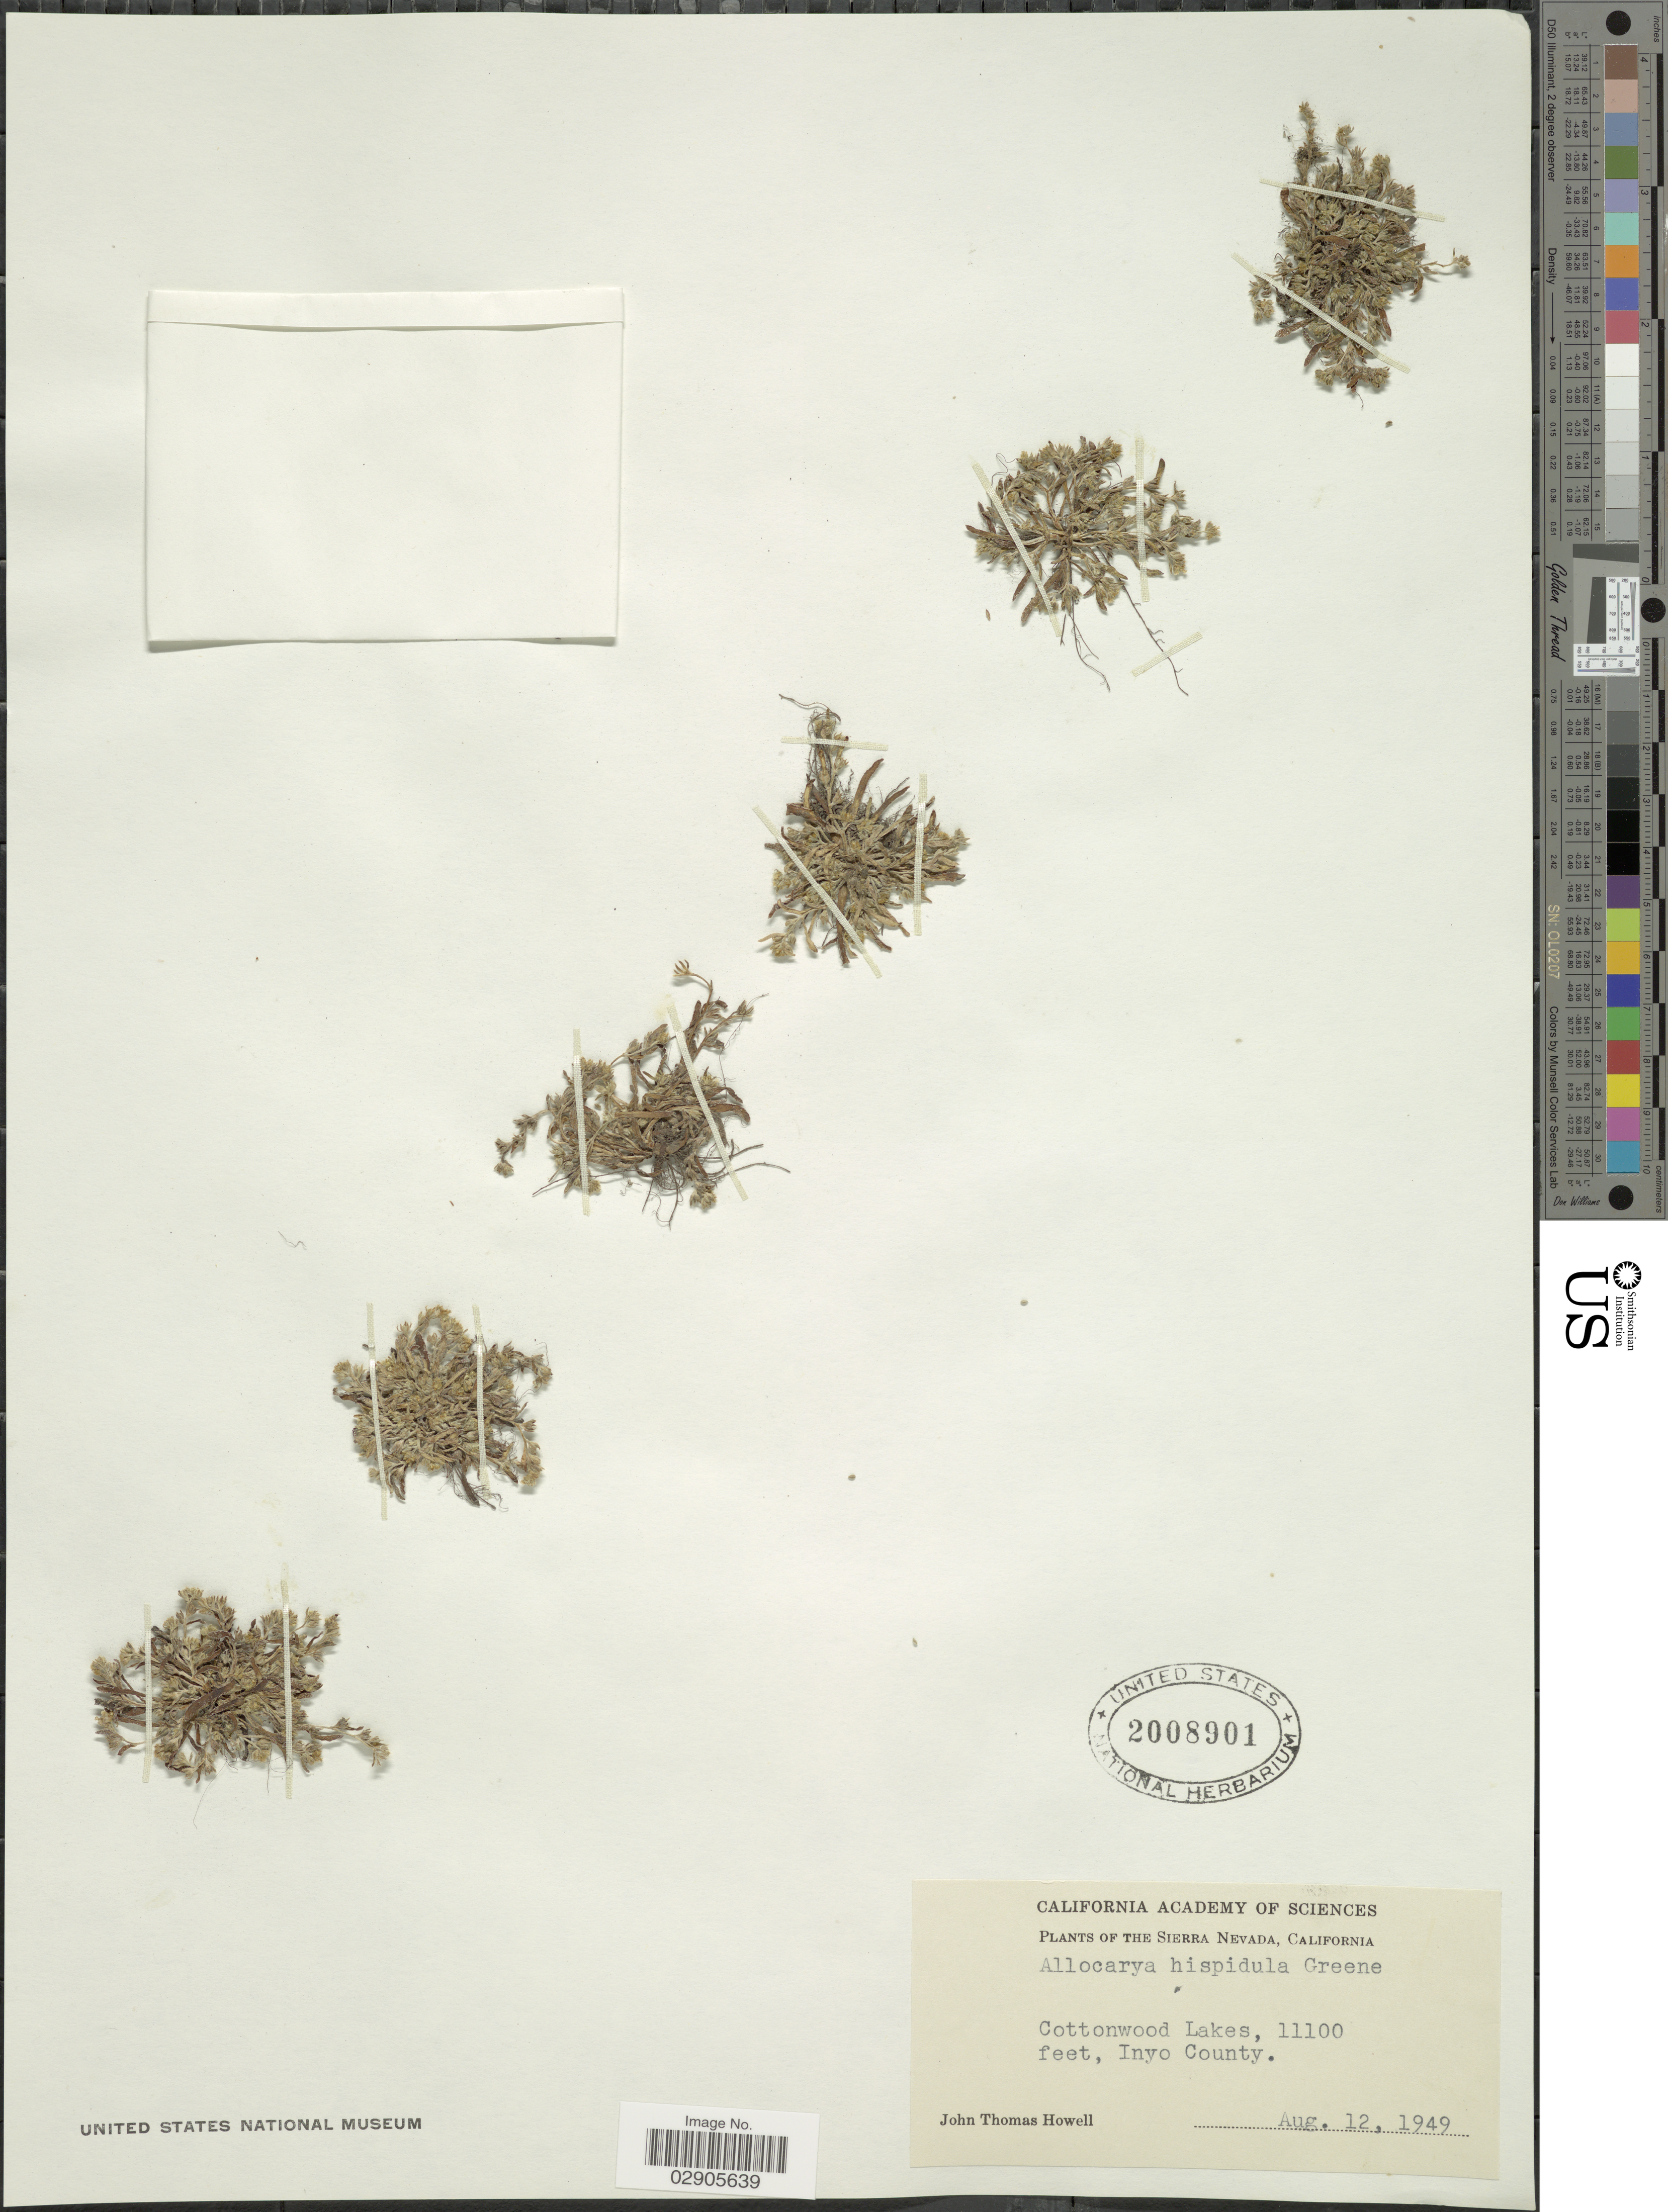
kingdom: Plantae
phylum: Tracheophyta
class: Magnoliopsida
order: Boraginales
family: Boraginaceae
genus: Plagiobothrys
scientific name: Plagiobothrys hispidulus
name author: (Greene) I.M. Johnst.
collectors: J. T. Howell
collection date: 1949-08-12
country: United States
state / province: California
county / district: Inyo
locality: The Sierra Nevada. Cottonwood Lakes, Inyo County.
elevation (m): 3383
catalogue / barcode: US 2008901